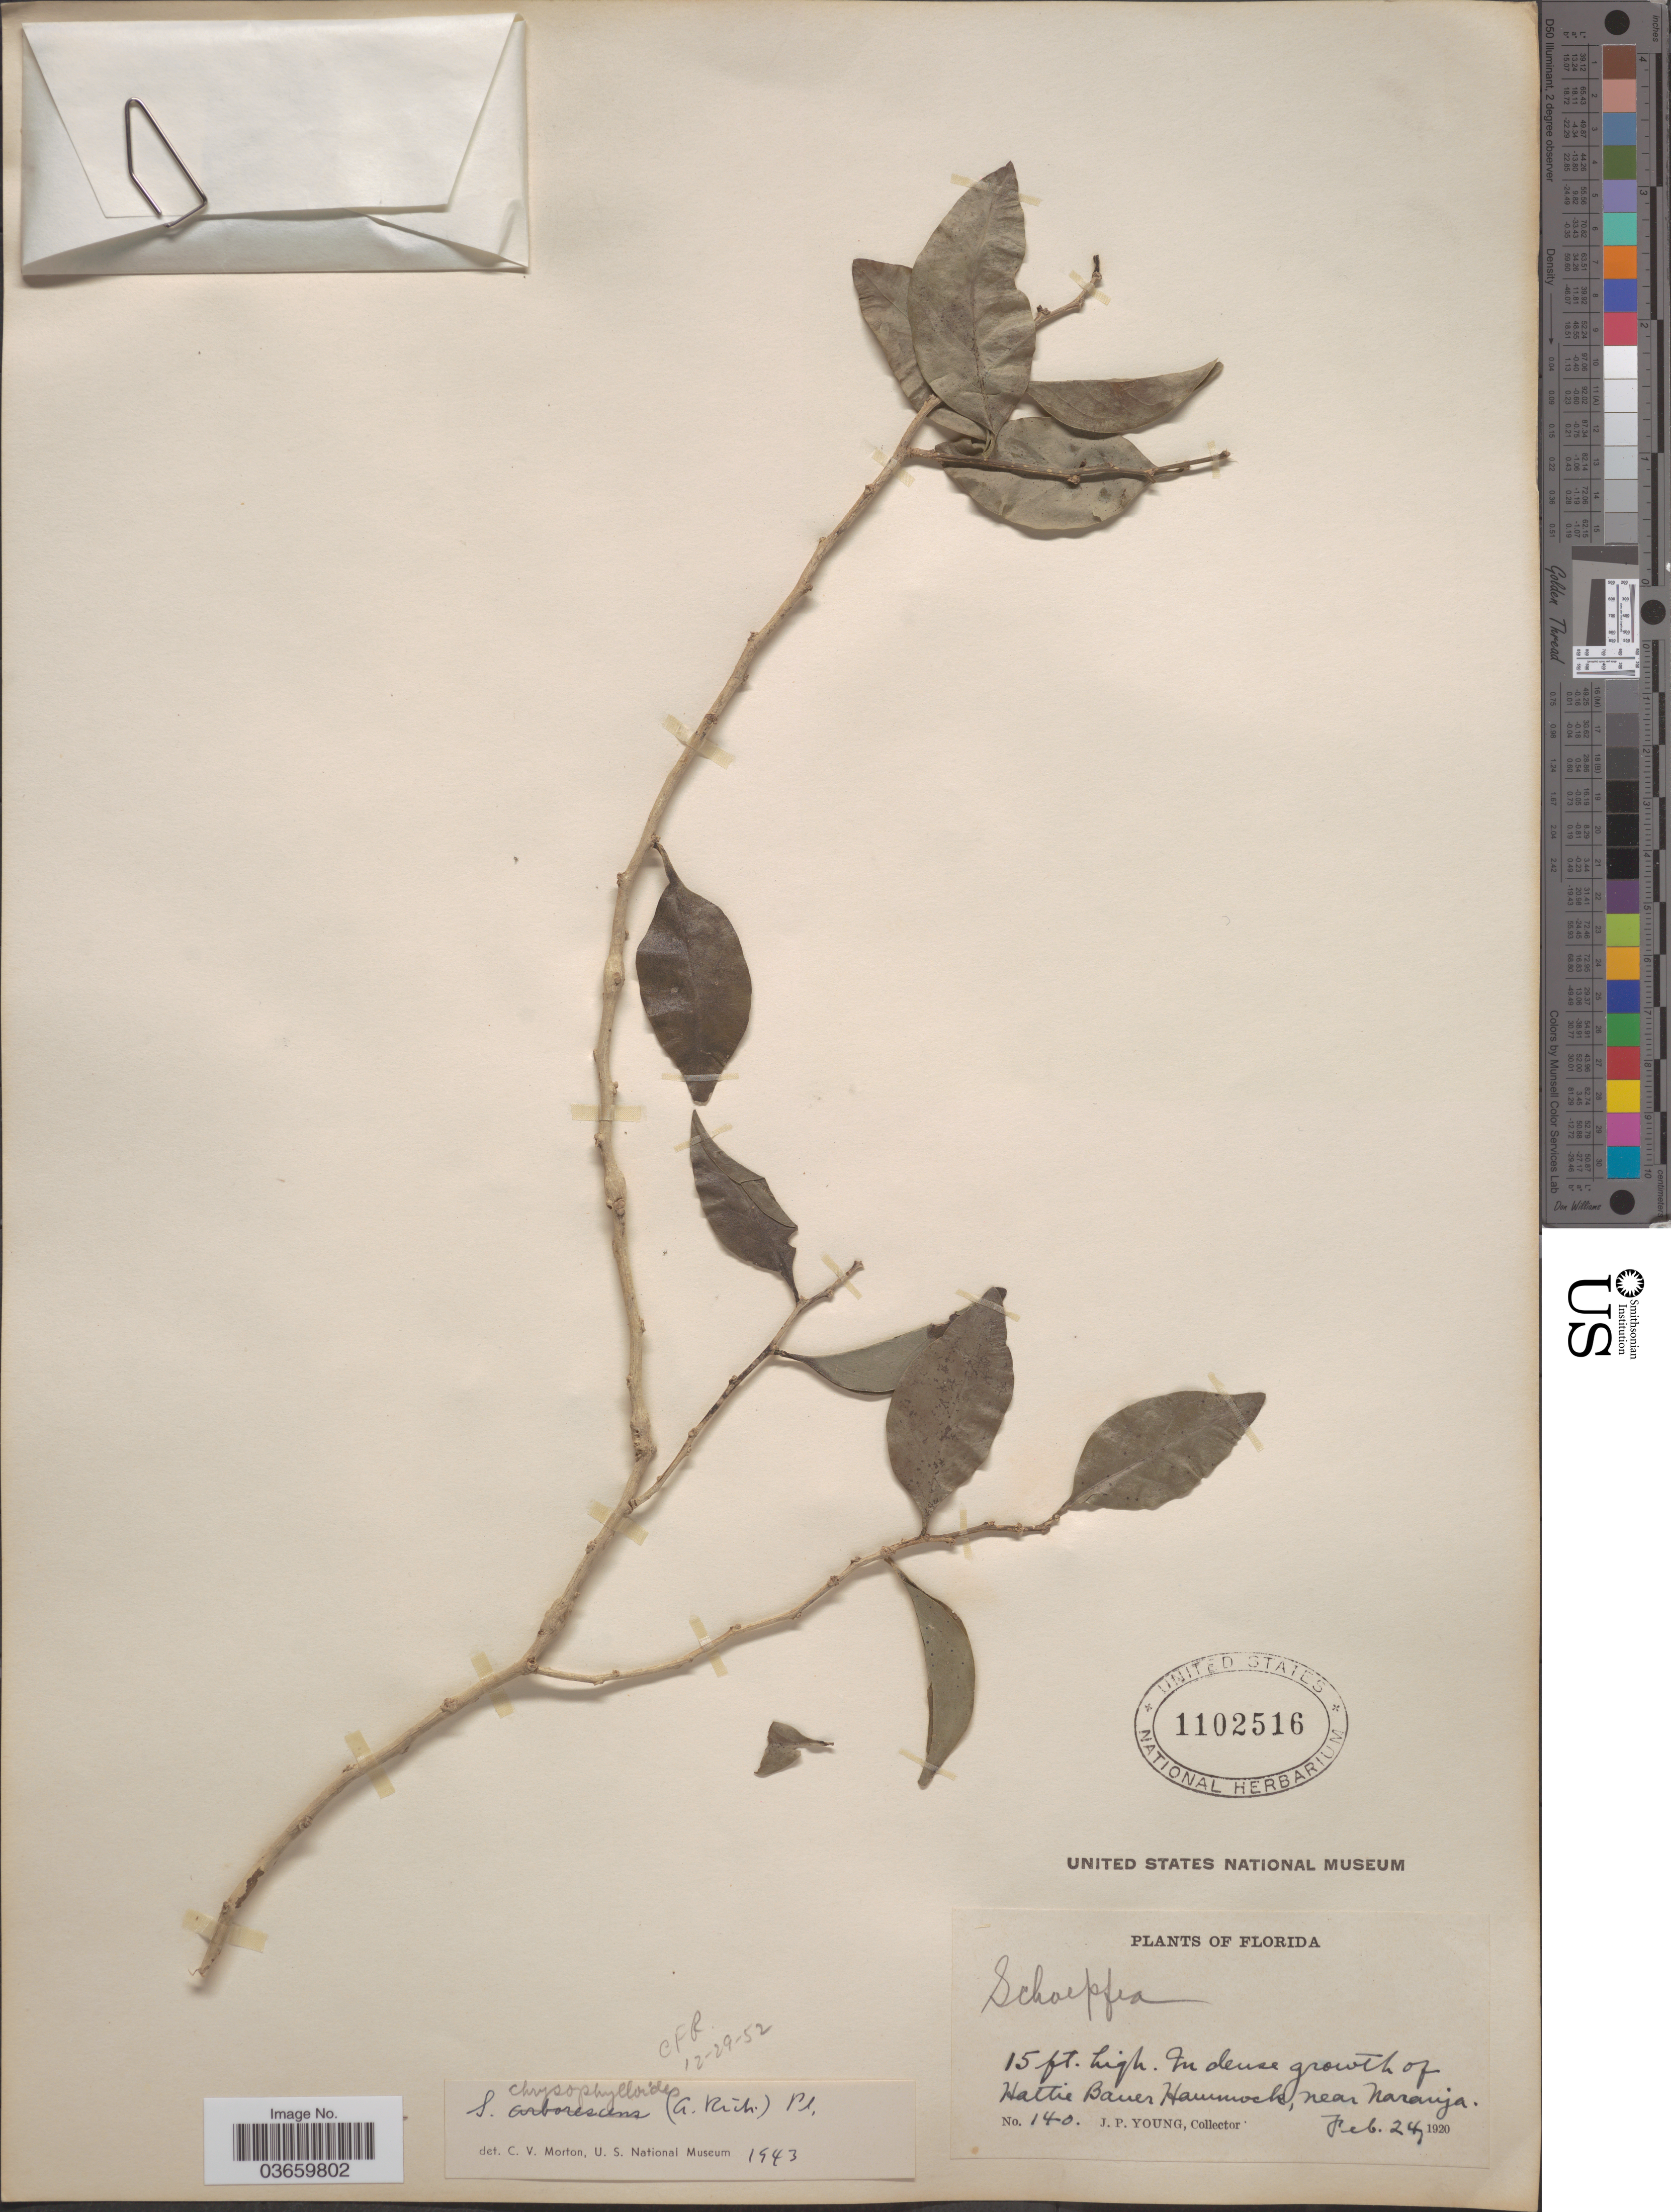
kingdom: Plantae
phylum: Tracheophyta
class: Magnoliopsida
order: Santalales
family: Schoepfiaceae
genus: Schoepfia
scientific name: Schoepfia chrysophylloides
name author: (A. Rich.) Planch.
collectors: J. P. Young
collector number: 140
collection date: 1920-02-24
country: United States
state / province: Florida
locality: In dense growth of Hattie Bauer Hammock, near Naranja.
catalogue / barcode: US 1102516